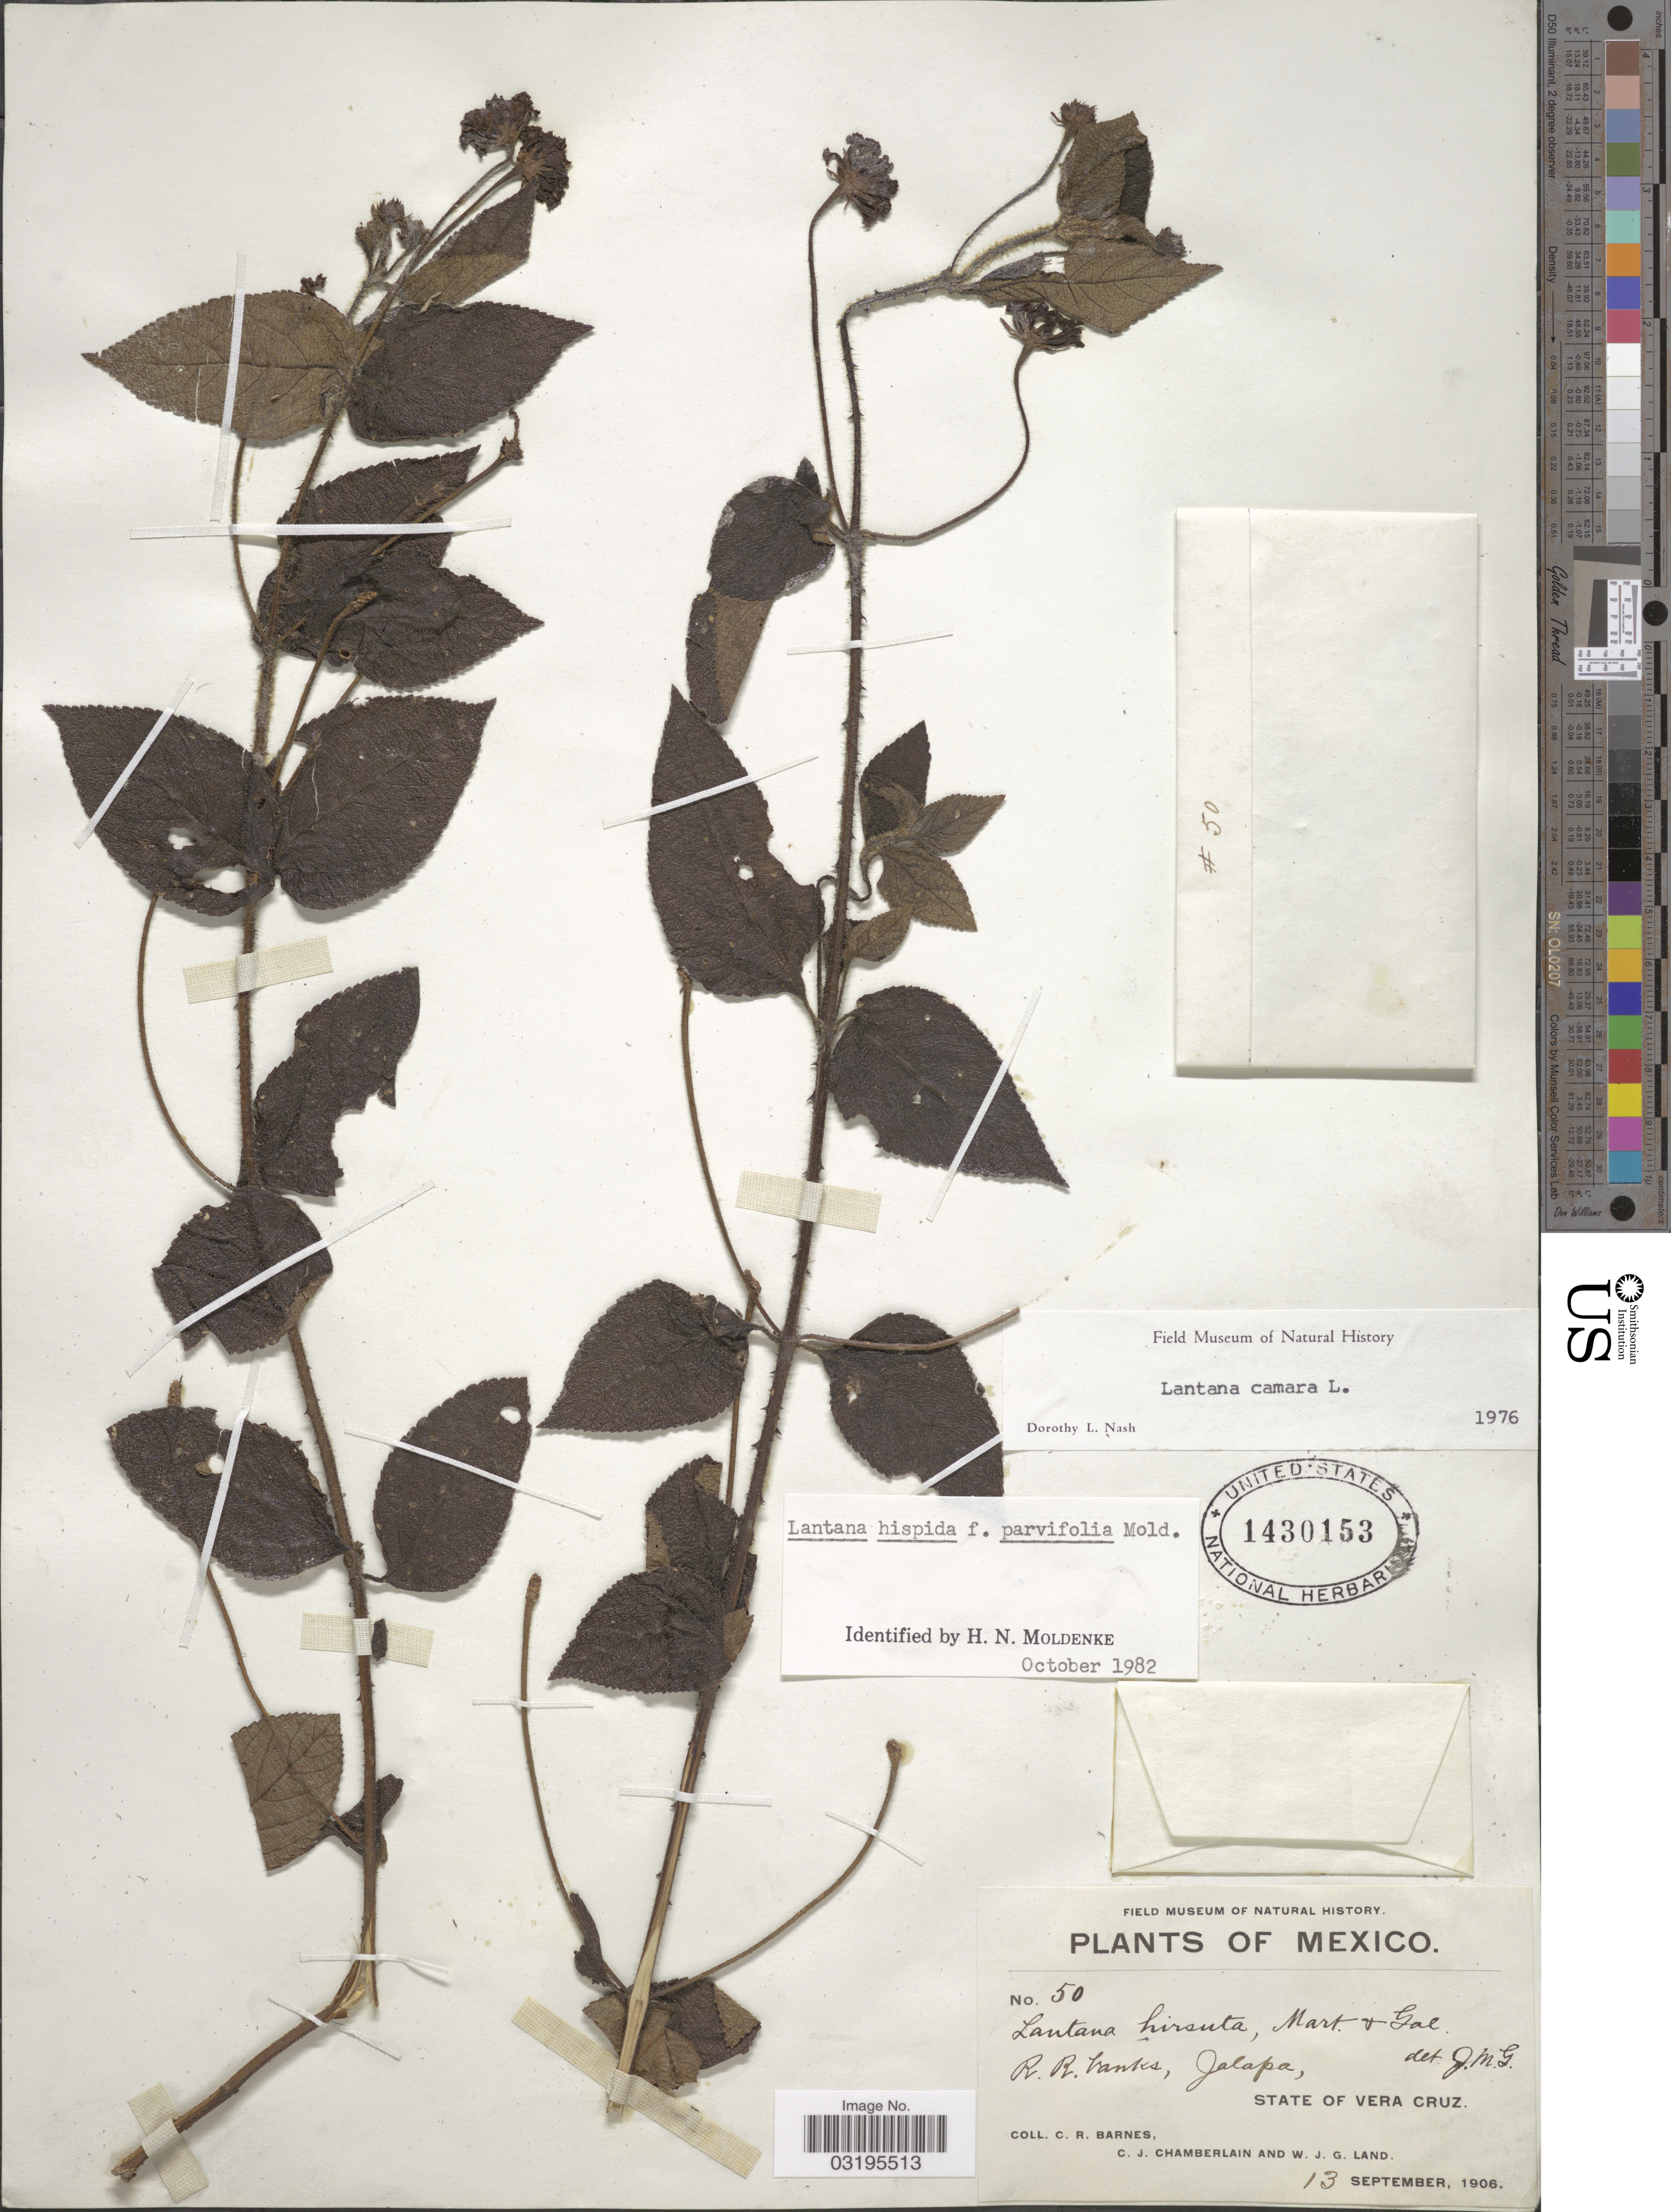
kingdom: Plantae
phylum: Tracheophyta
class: Magnoliopsida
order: Lamiales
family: Verbenaceae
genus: Lantana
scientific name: Lantana hispida f. parvifolia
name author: Kunth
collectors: C. R. Barnes, C. Chamberlain & W. J. G. Land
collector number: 50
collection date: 1906-09-13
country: Mexico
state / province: Veracruz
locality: R.R. banks, Jalapa, Vera Cruz.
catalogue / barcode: US 1430153